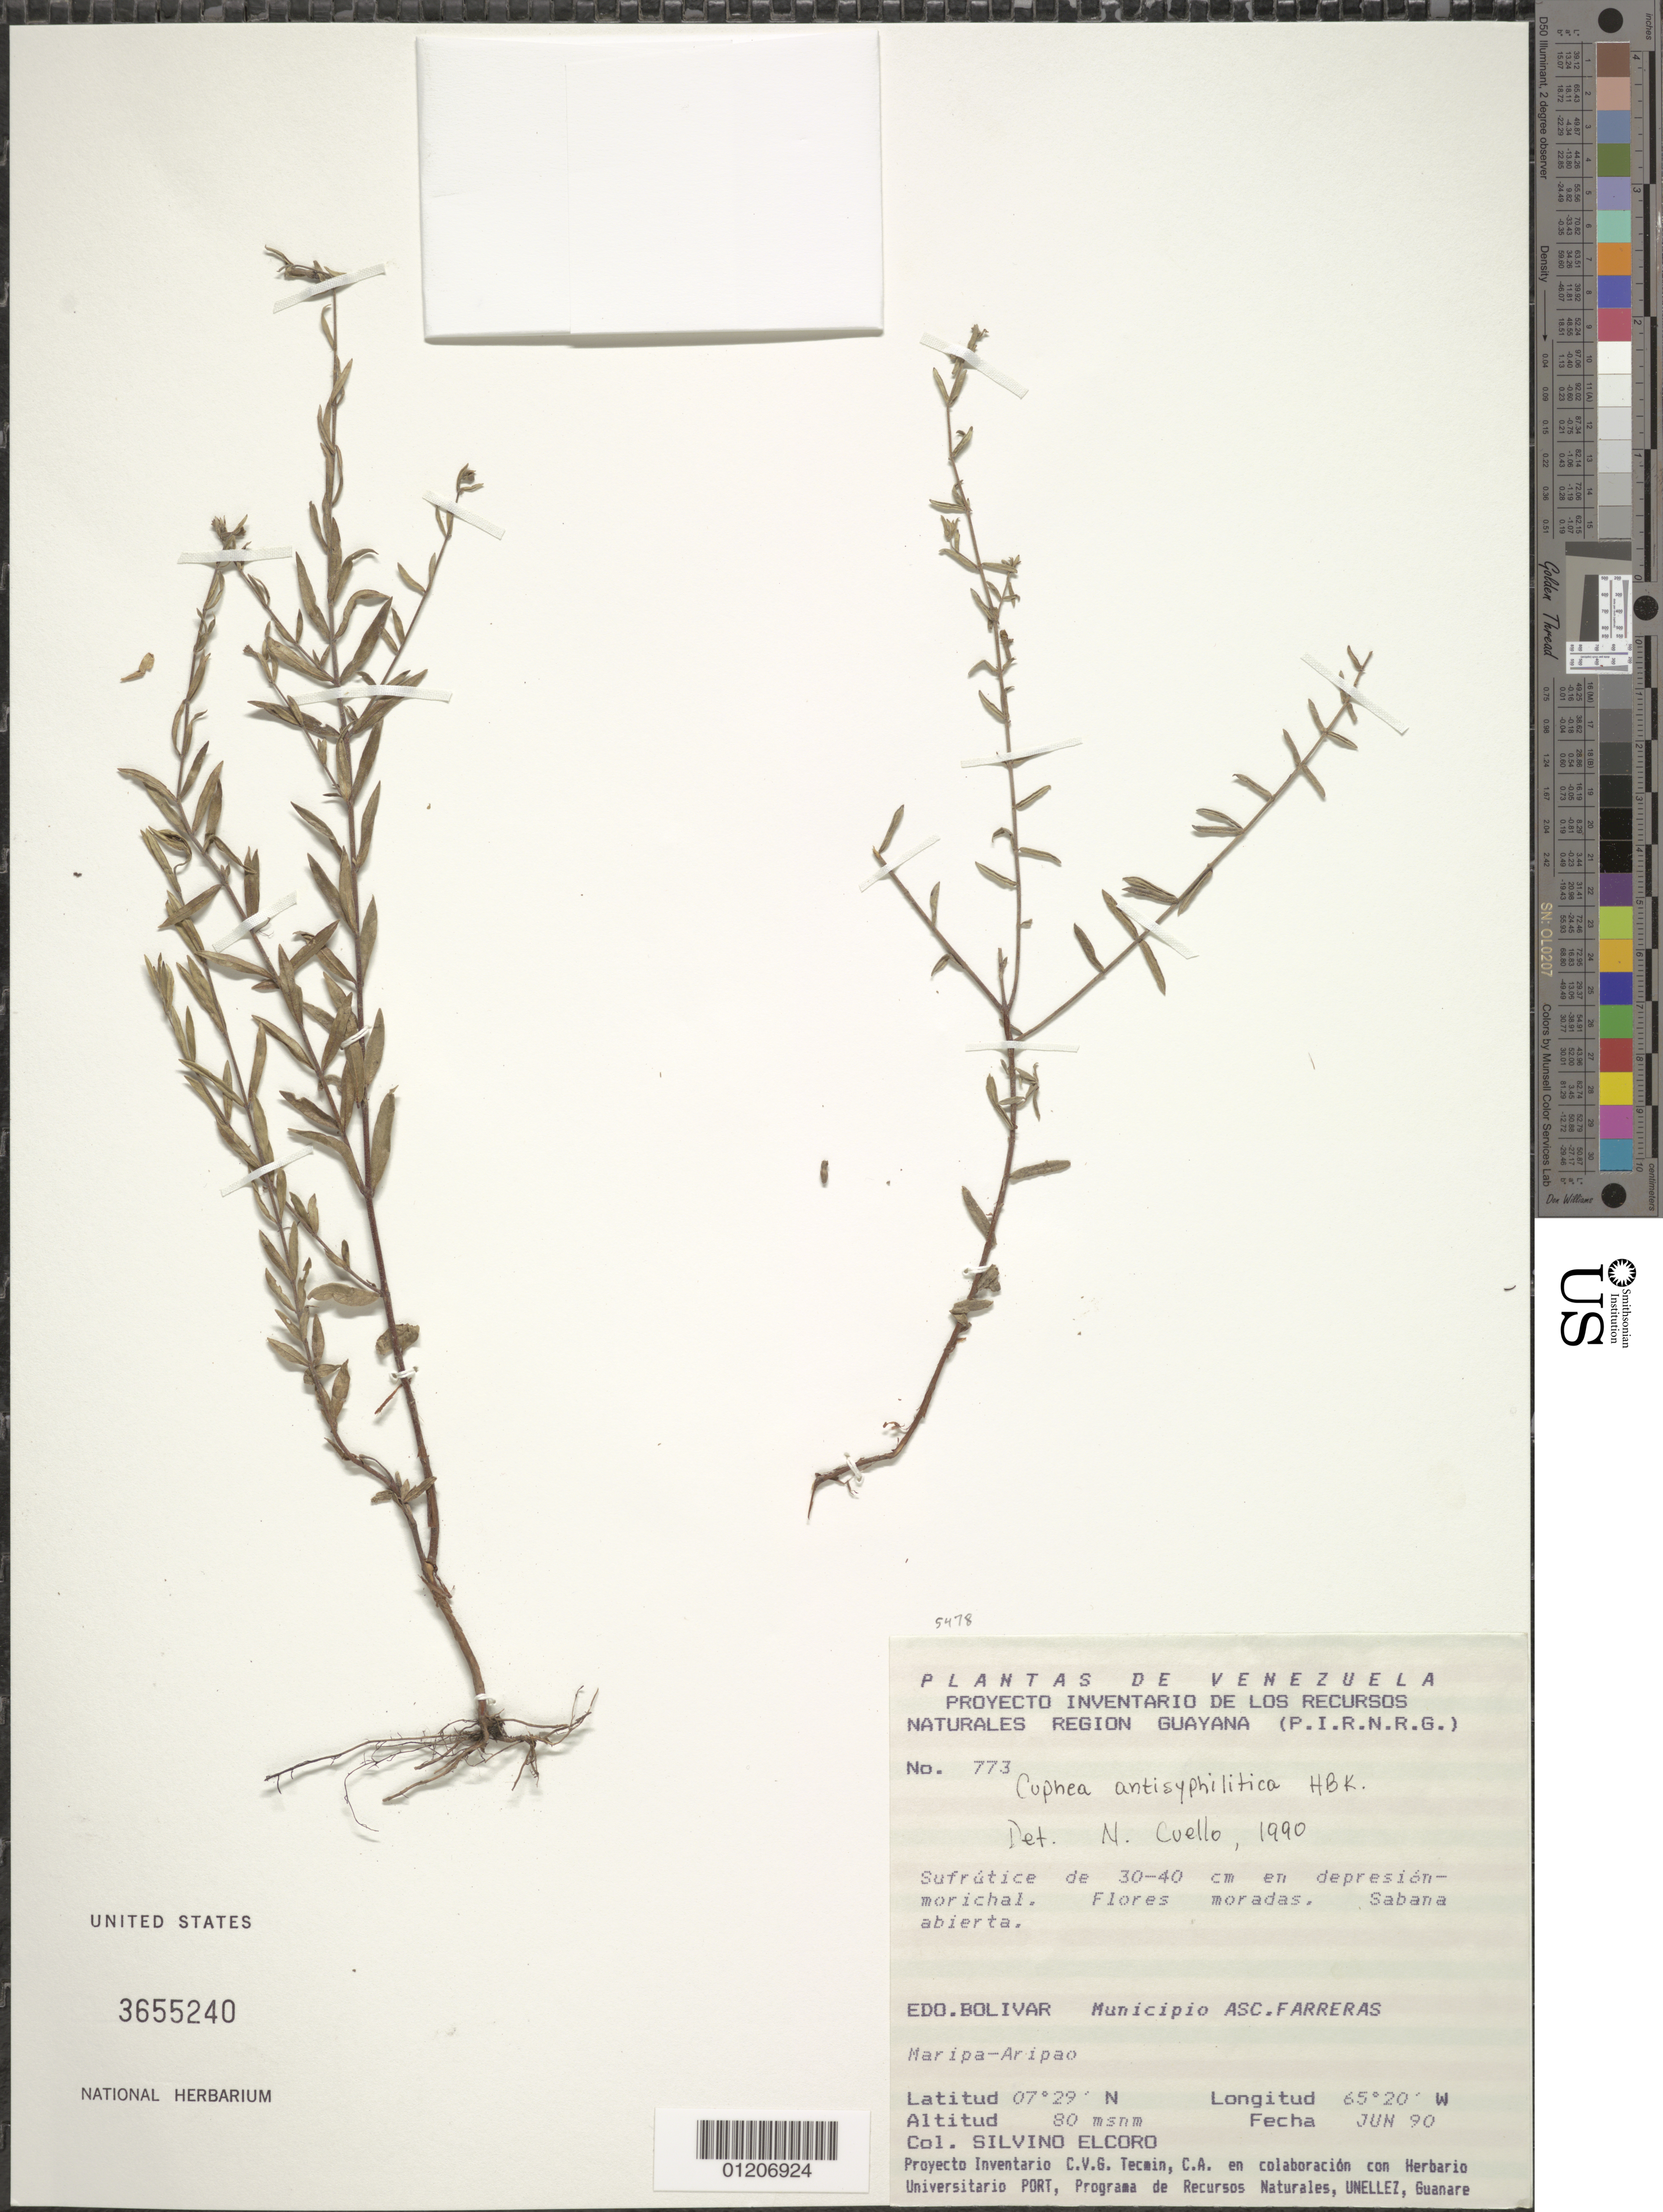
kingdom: Plantae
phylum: Tracheophyta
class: Magnoliopsida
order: Myrtales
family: Lythraceae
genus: Cuphea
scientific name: Cuphea antisyphilitica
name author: Kunth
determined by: Cuello, Nidia L.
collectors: S. Elcoro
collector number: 773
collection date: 1990-06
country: Venezuela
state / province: Bolívar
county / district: Sucre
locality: Maripa-Aripao, Ascención Farreras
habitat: Sabana abierta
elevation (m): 80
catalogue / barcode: US 3655240